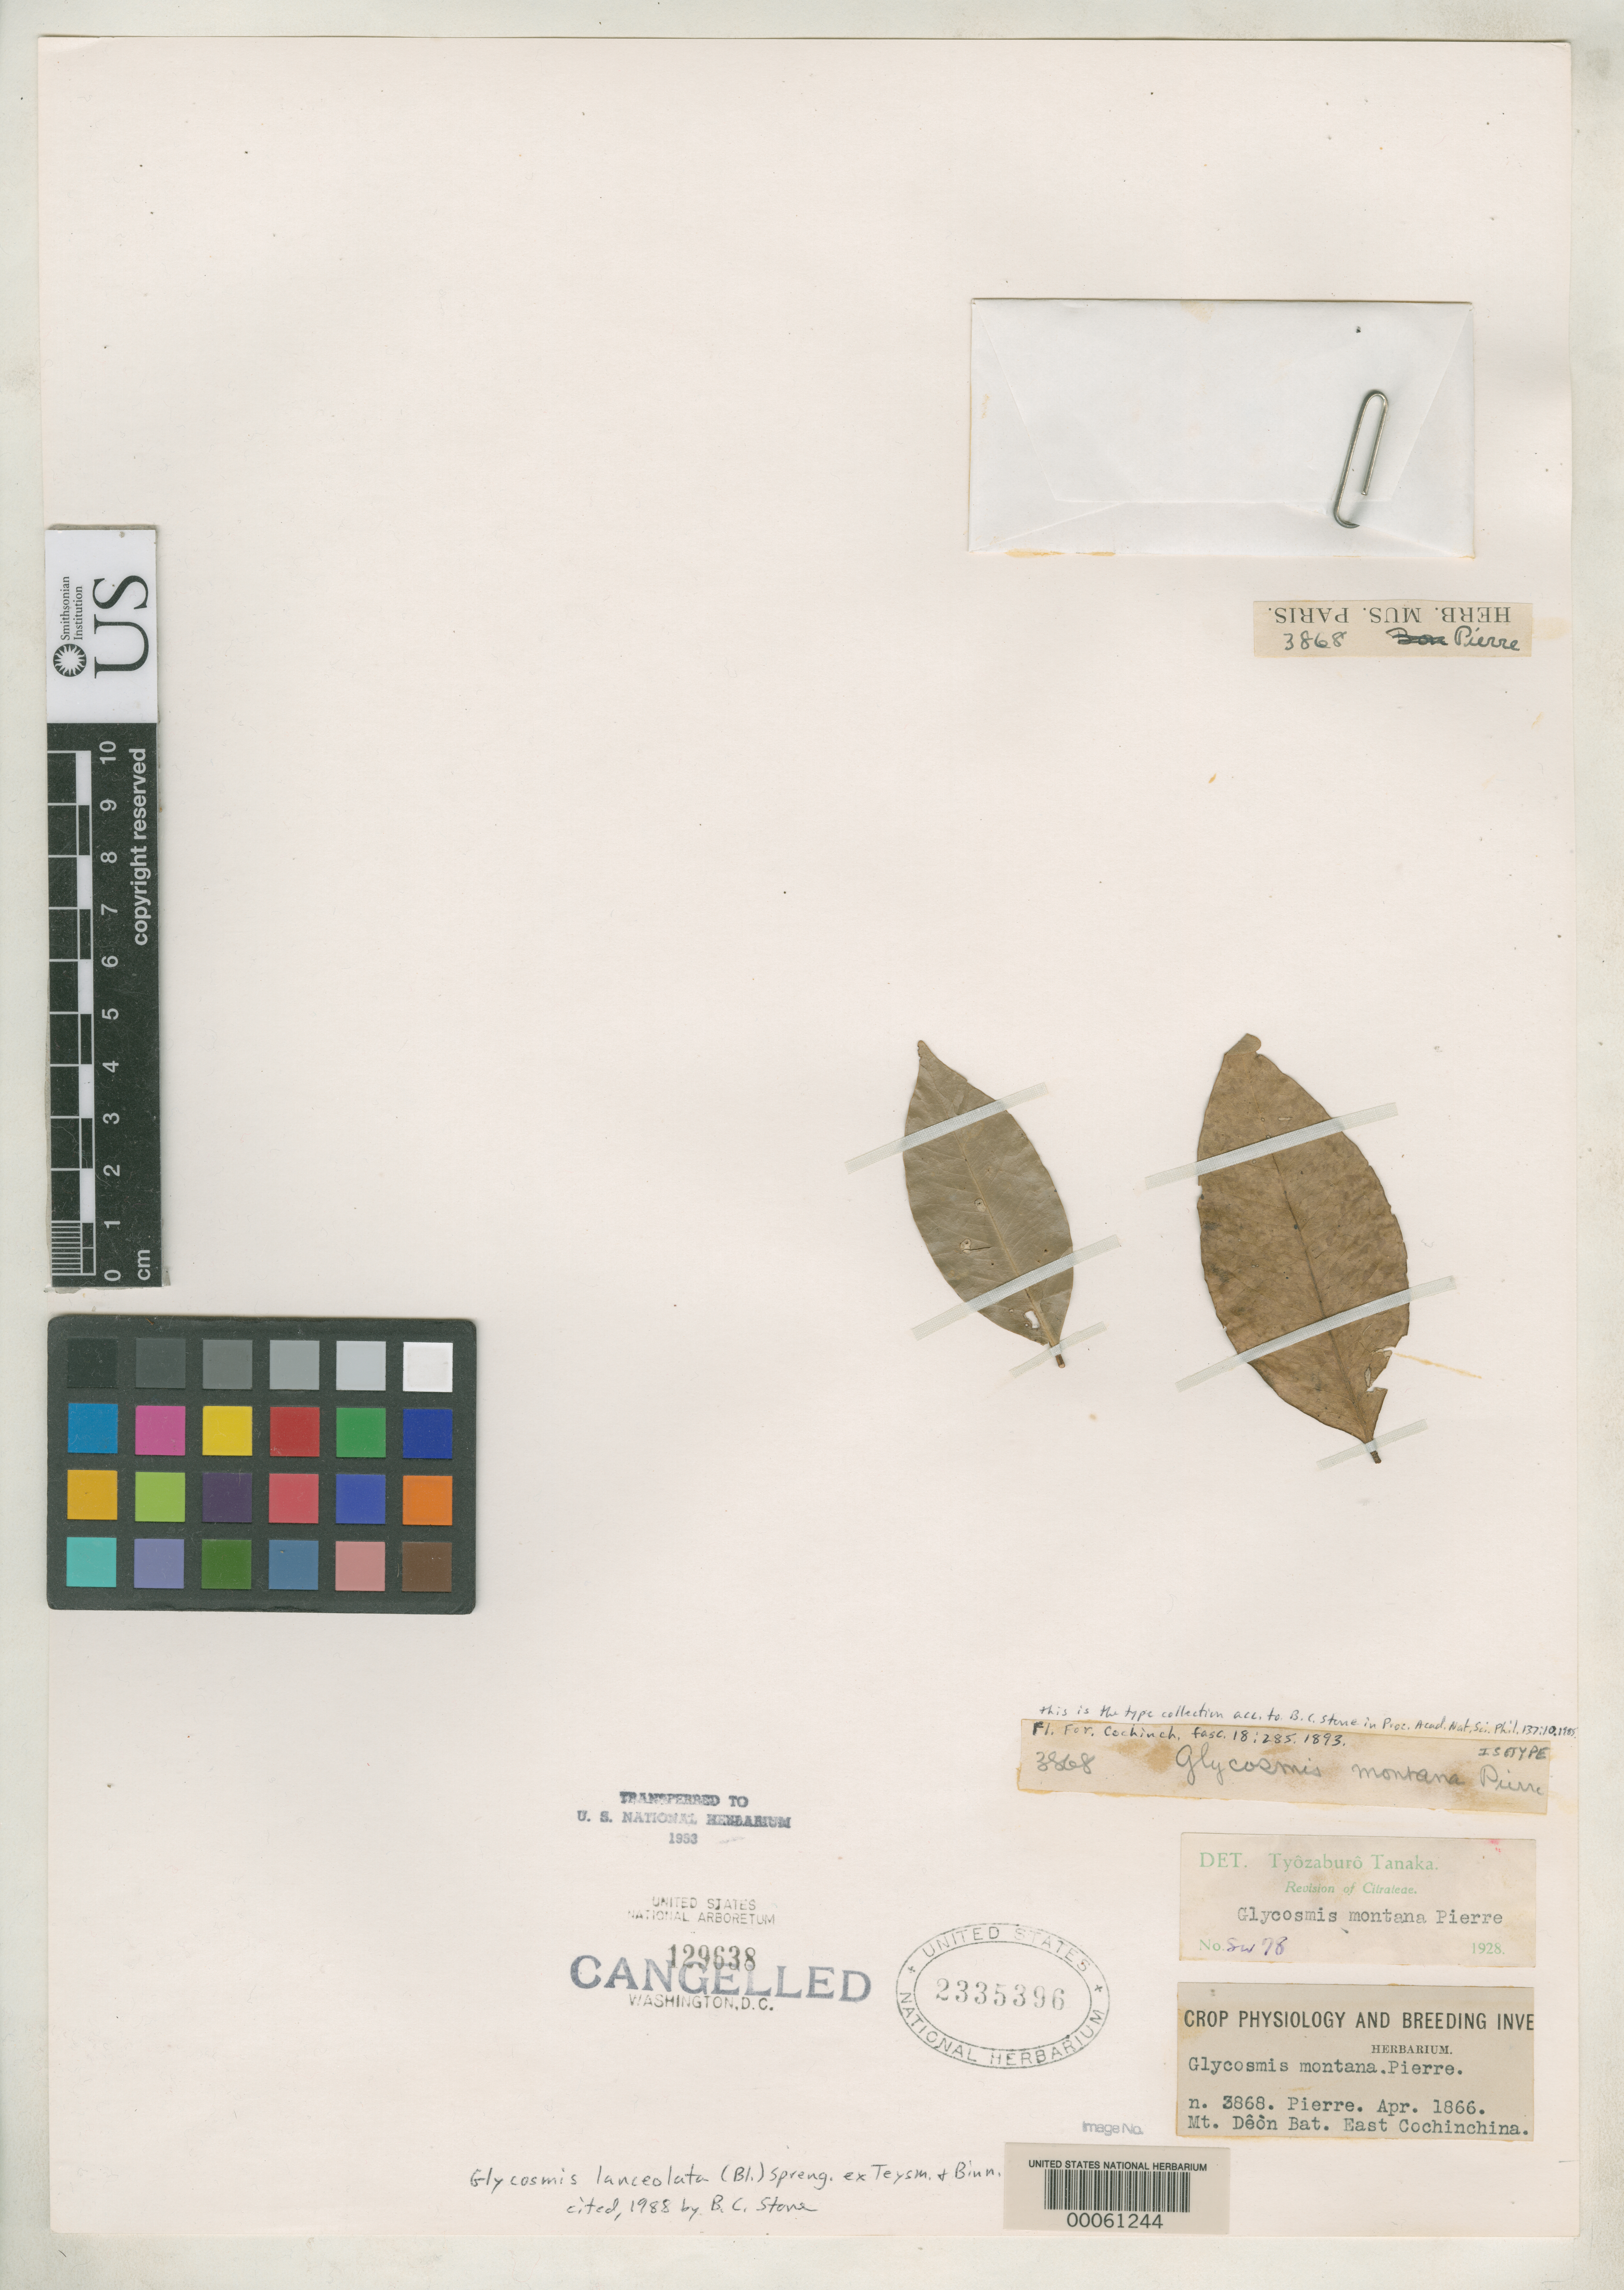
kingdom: Plantae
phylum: Tracheophyta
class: Magnoliopsida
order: Sapindales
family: Rutaceae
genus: Glycosmis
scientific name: Glycosmis montana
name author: Pierre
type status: Isotype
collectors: J. Pierre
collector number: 3868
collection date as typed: Apr 1866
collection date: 1866-04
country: Vietnam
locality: Mt. Deon Bat., east Cochinchine.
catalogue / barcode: US 2335396